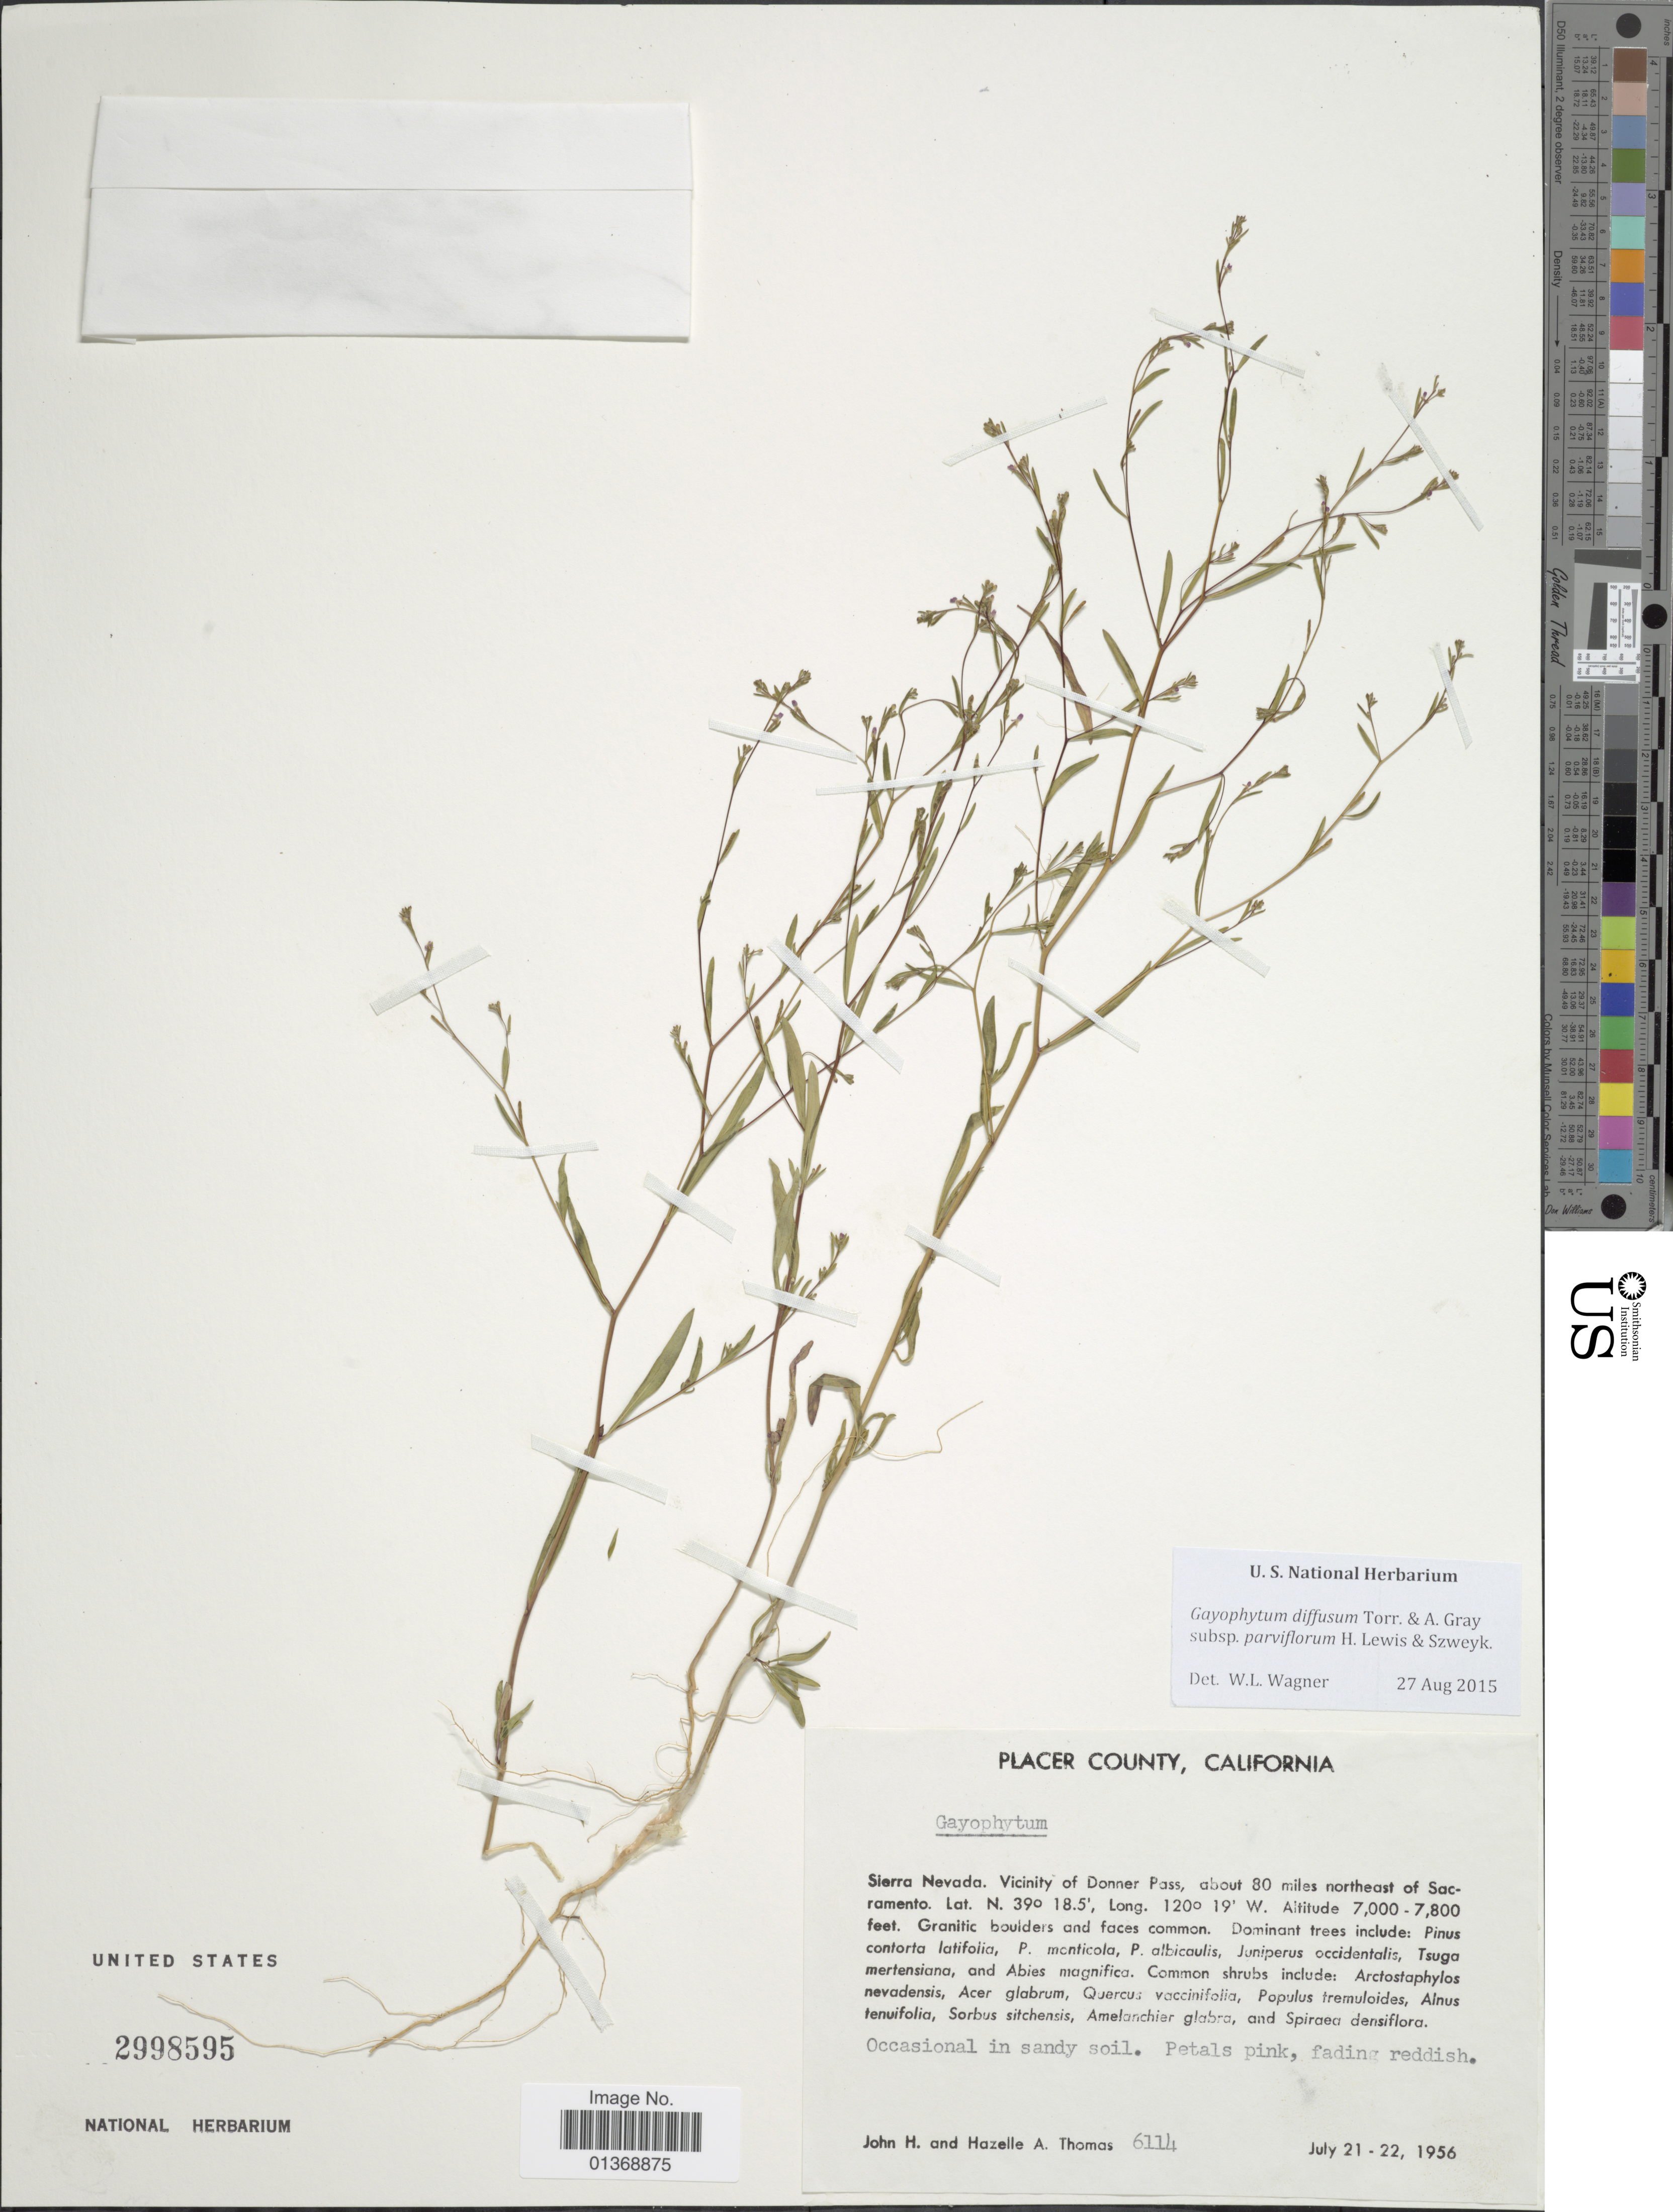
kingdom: Plantae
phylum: Tracheophyta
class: Magnoliopsida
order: Myrtales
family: Onagraceae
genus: Gayophytum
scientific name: Gayophytum diffusum subsp. parviflorum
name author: F. H. Lewis & Szweyk.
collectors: J. H. Thomas & H. Thomas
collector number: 6114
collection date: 1956-07-21/1956-07-22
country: United States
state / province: California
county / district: Placer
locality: Placer County. Sierra Nevada. Vicinity of Donner Pass, about 80 miles northeast of Sacremento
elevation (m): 2134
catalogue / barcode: US 2998595